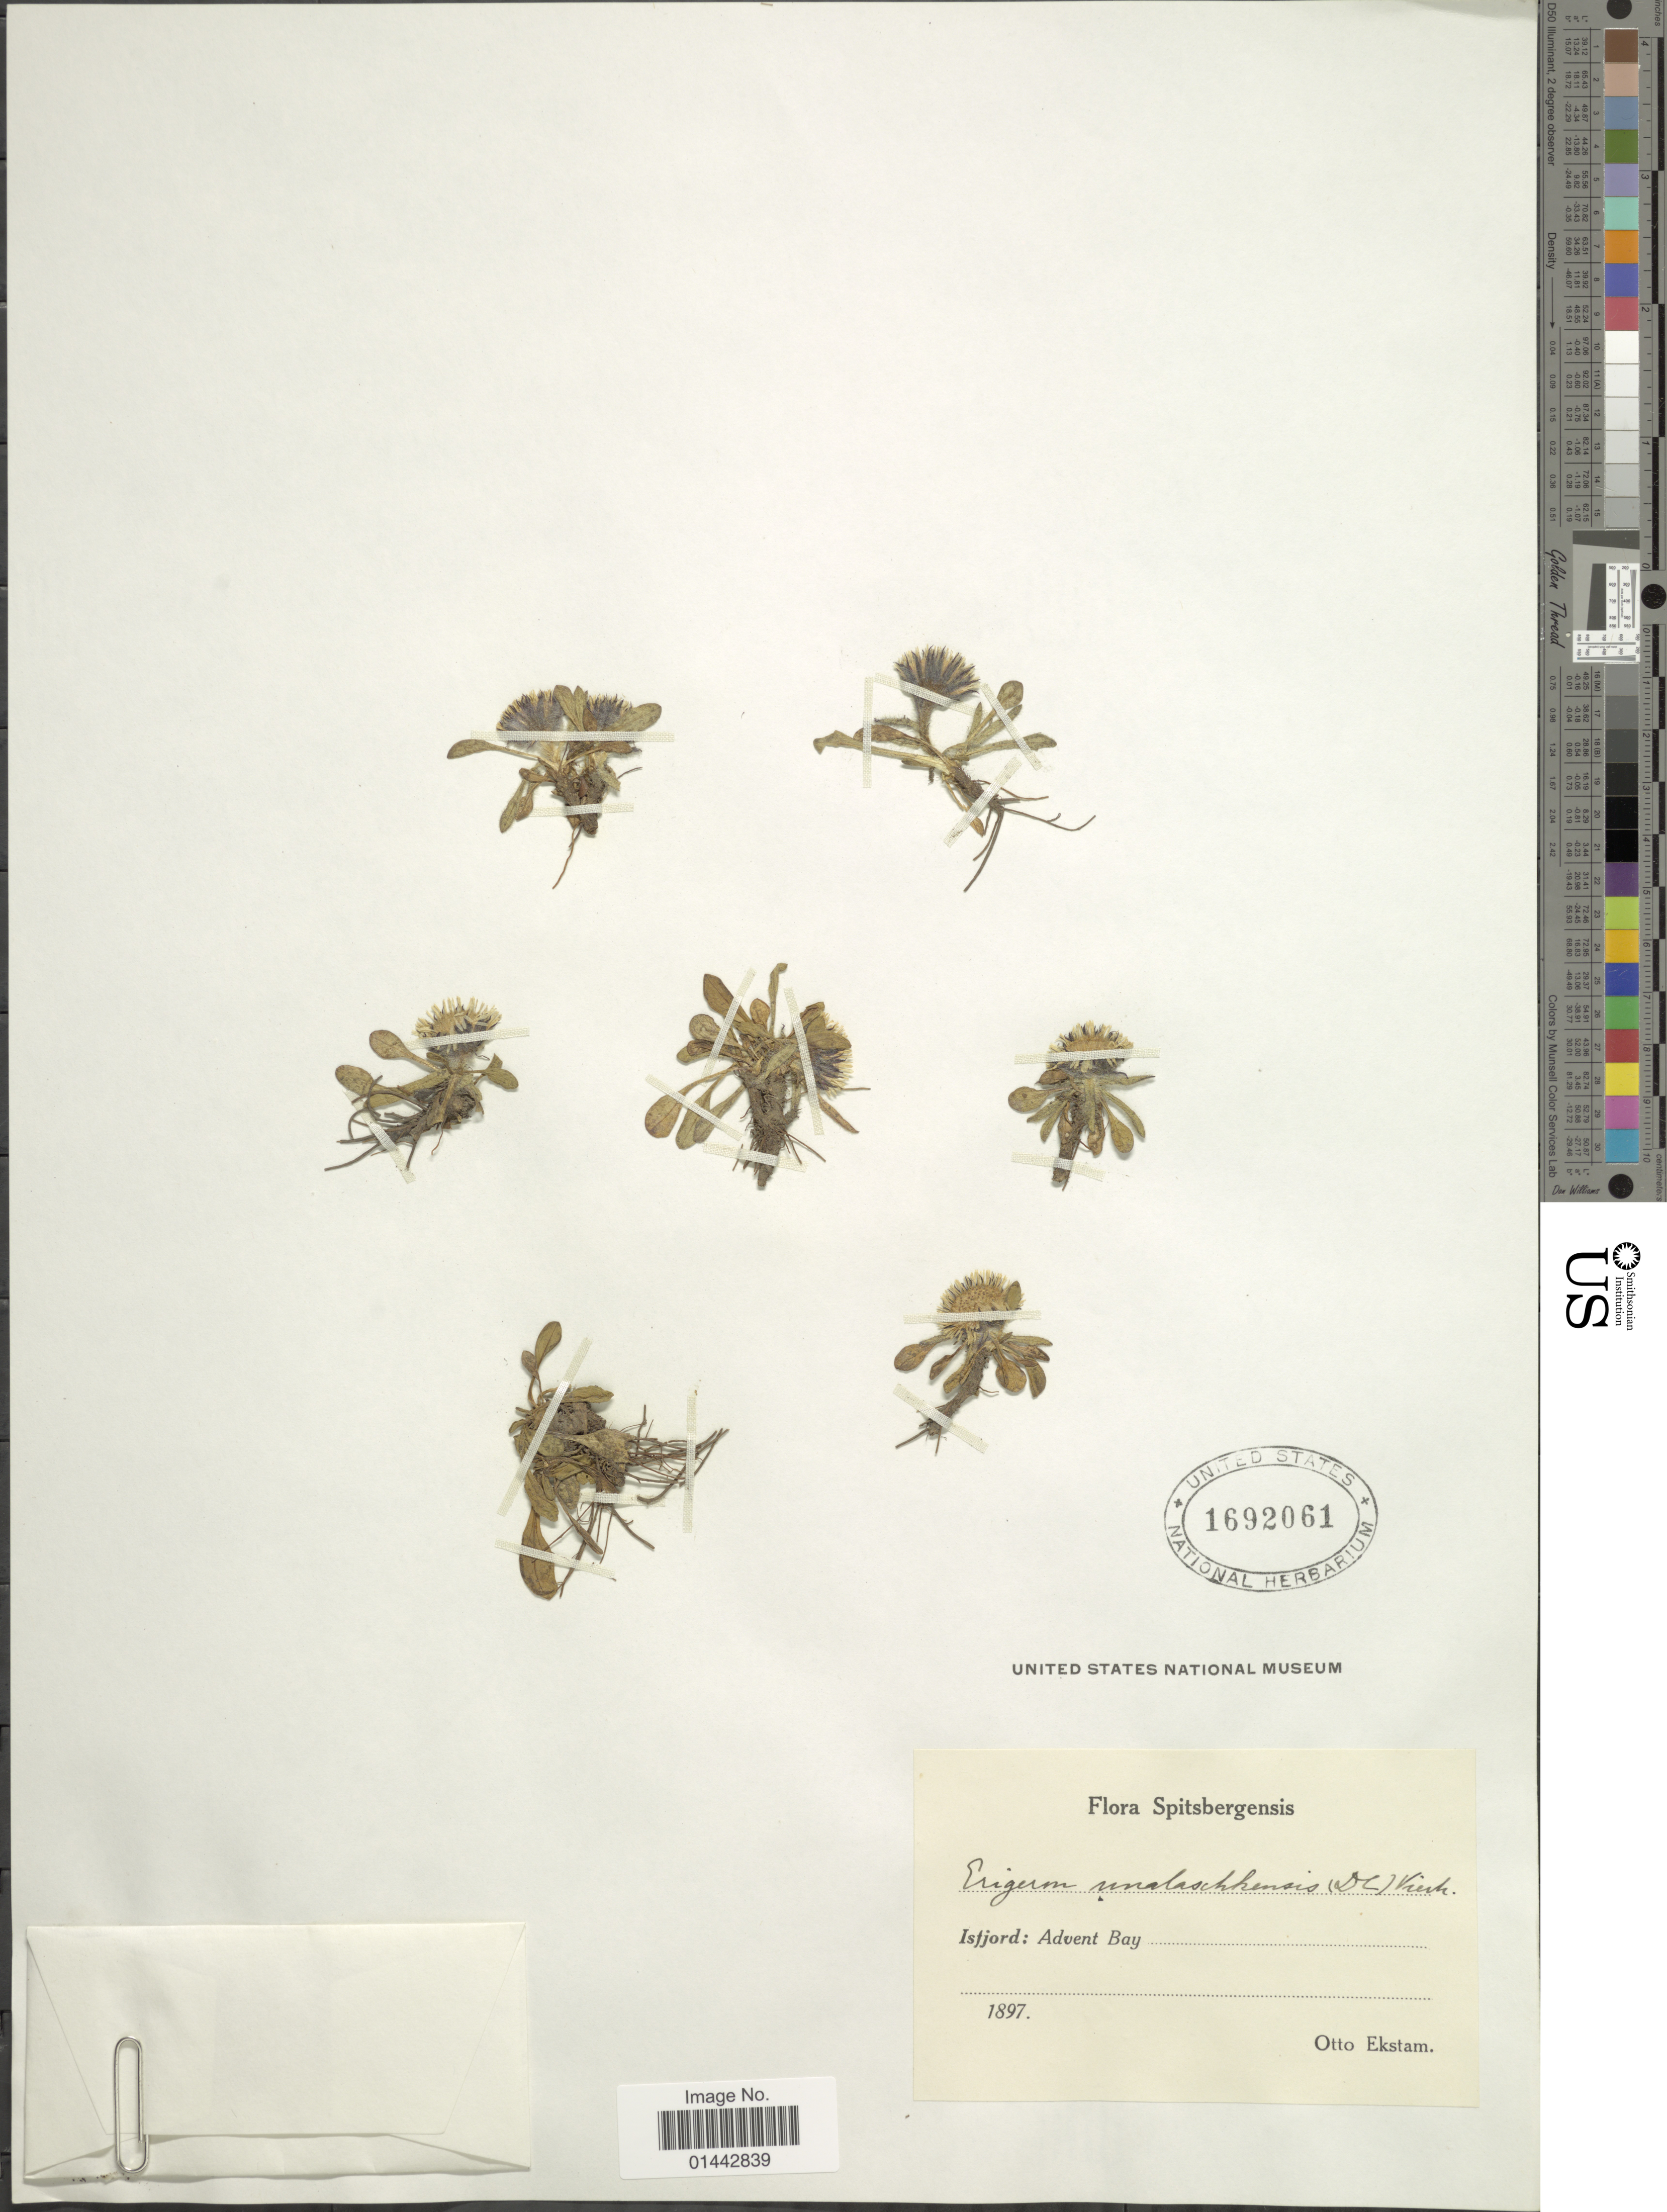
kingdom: Plantae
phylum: Tracheophyta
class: Magnoliopsida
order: Asterales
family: Asteraceae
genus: Erigeron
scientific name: Erigeron unalaschkensis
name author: Vierh.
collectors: O. Ekstam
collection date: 1897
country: Norway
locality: Spitsbergensis, Isfjord: Advent Bay.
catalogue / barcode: US 1692061